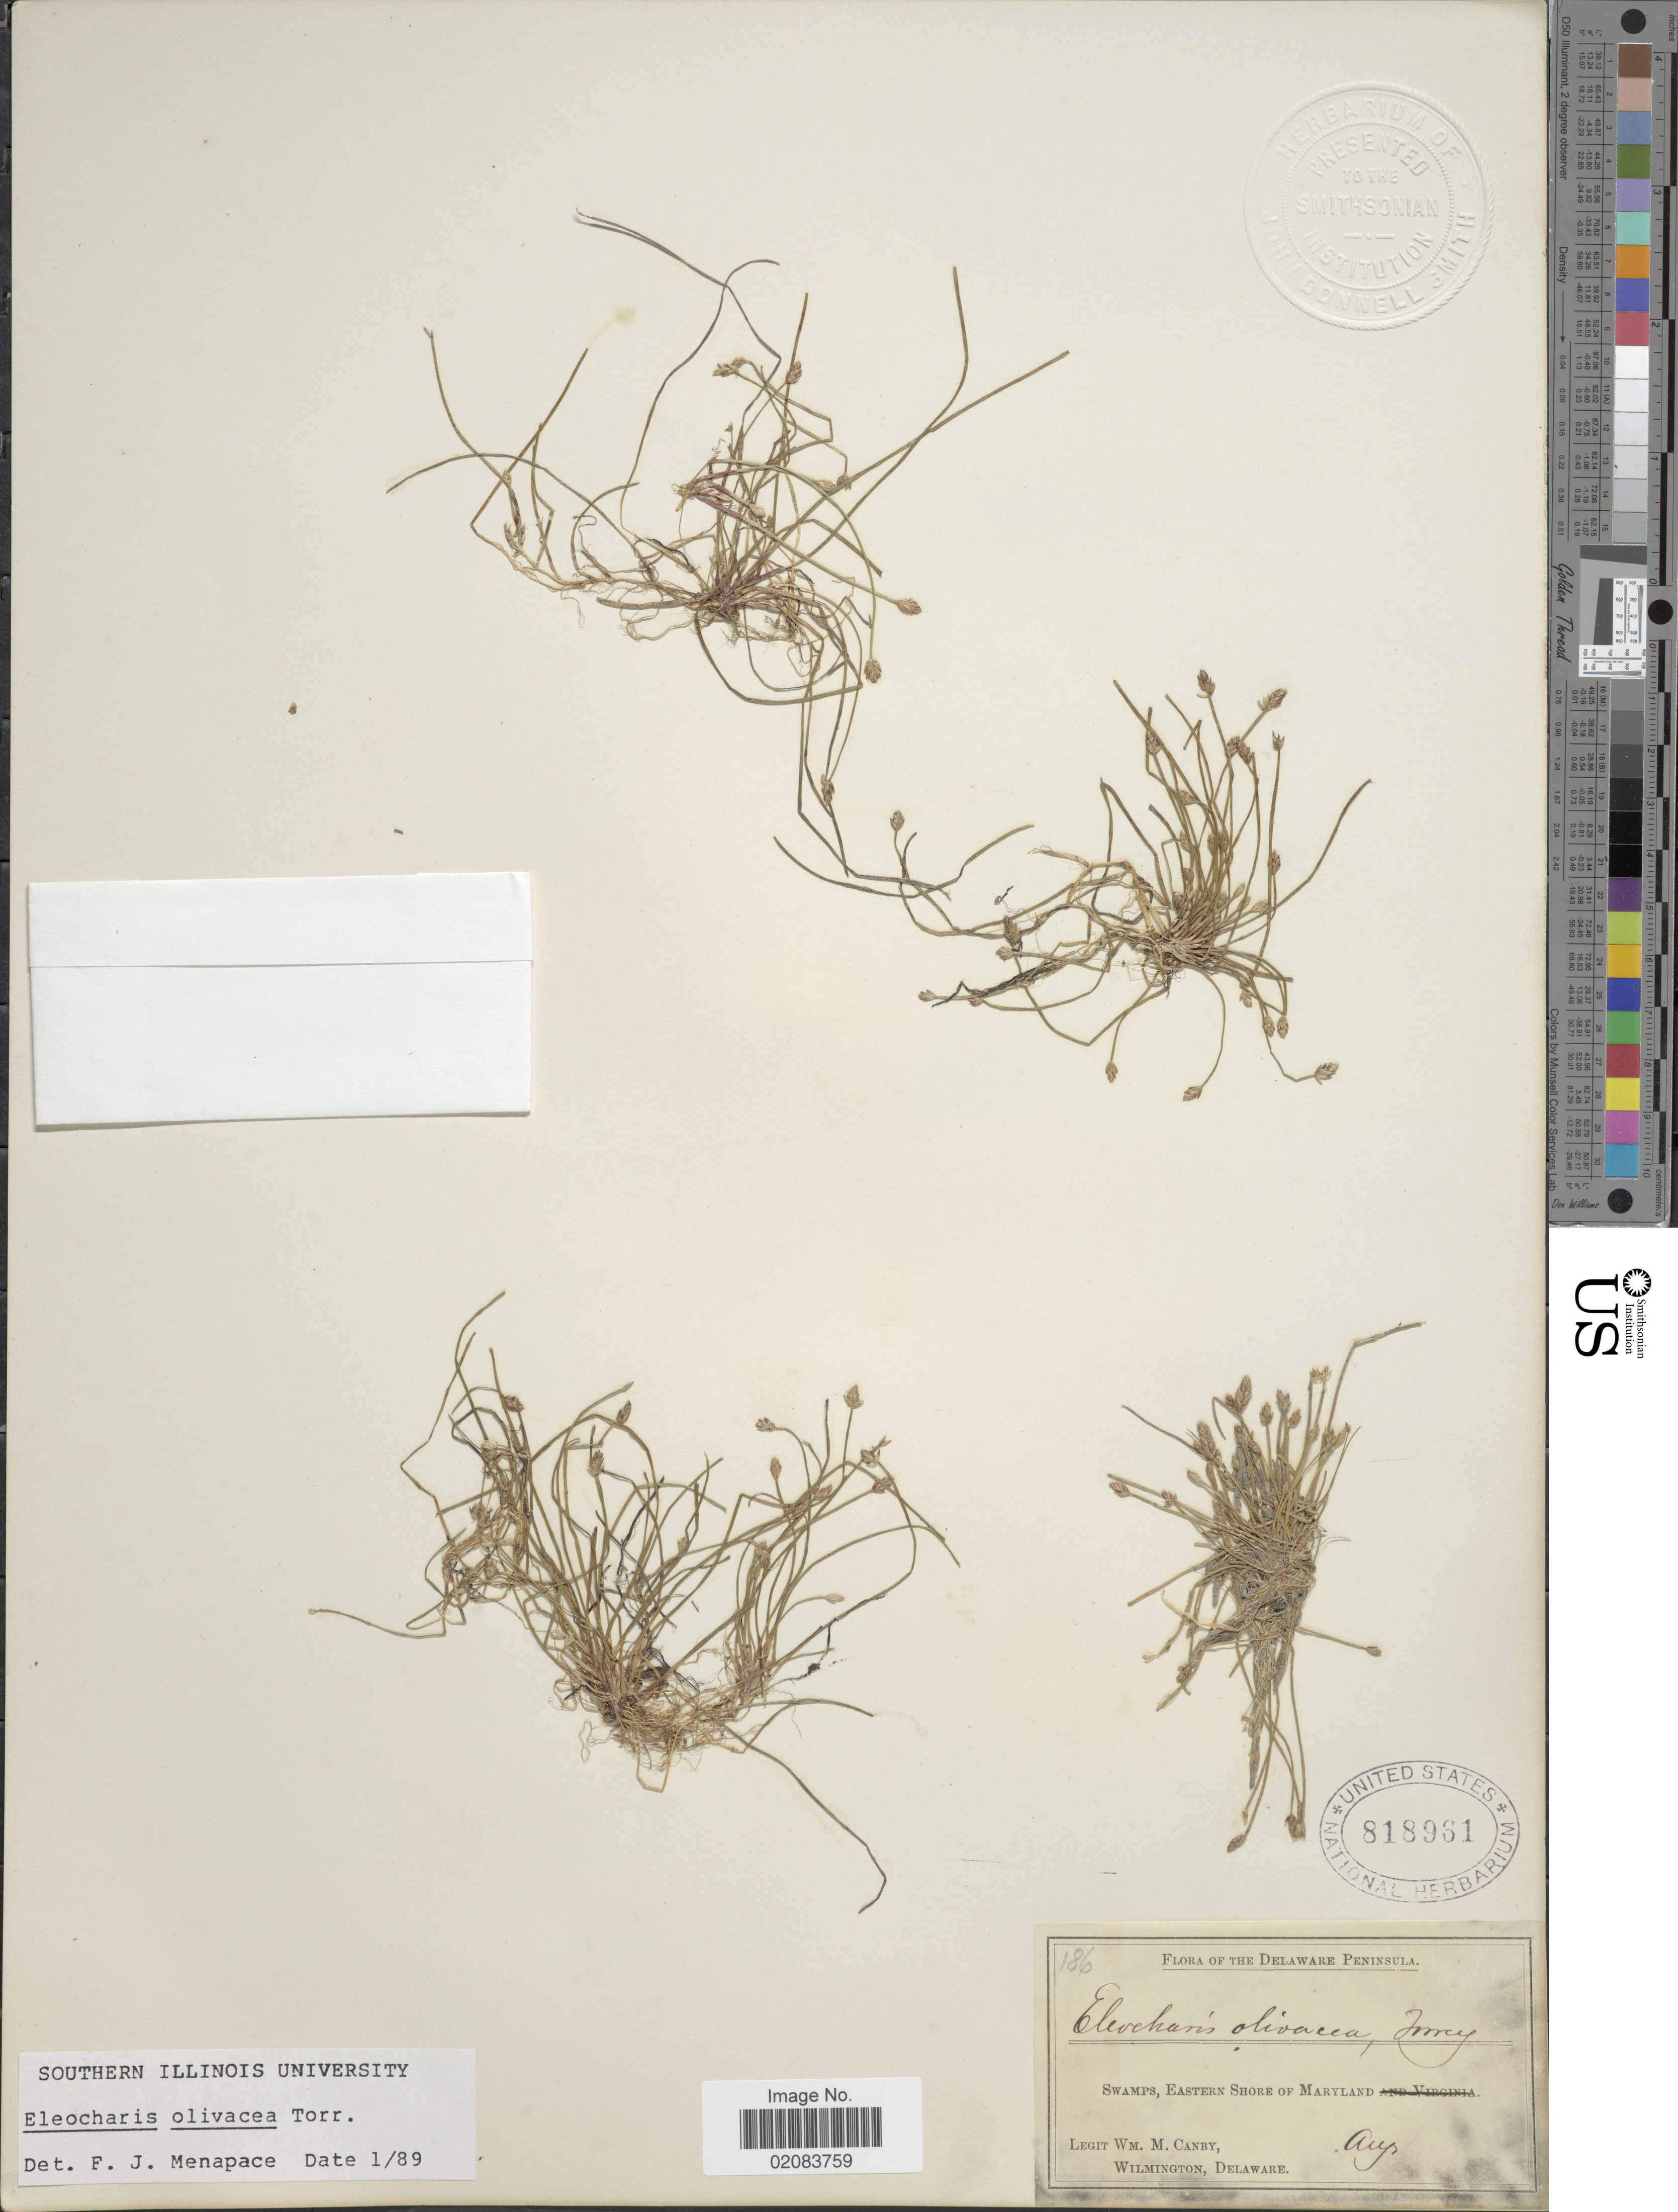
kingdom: Plantae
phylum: Tracheophyta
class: Liliopsida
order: Poales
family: Cyperaceae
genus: Eleocharis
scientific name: Eleocharis olivacea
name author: Torr.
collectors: W. M. Canby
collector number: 186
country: United States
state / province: Maryland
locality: Delaware Peninsula, swamps, Eastern Shore of Maryland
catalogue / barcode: US 818961